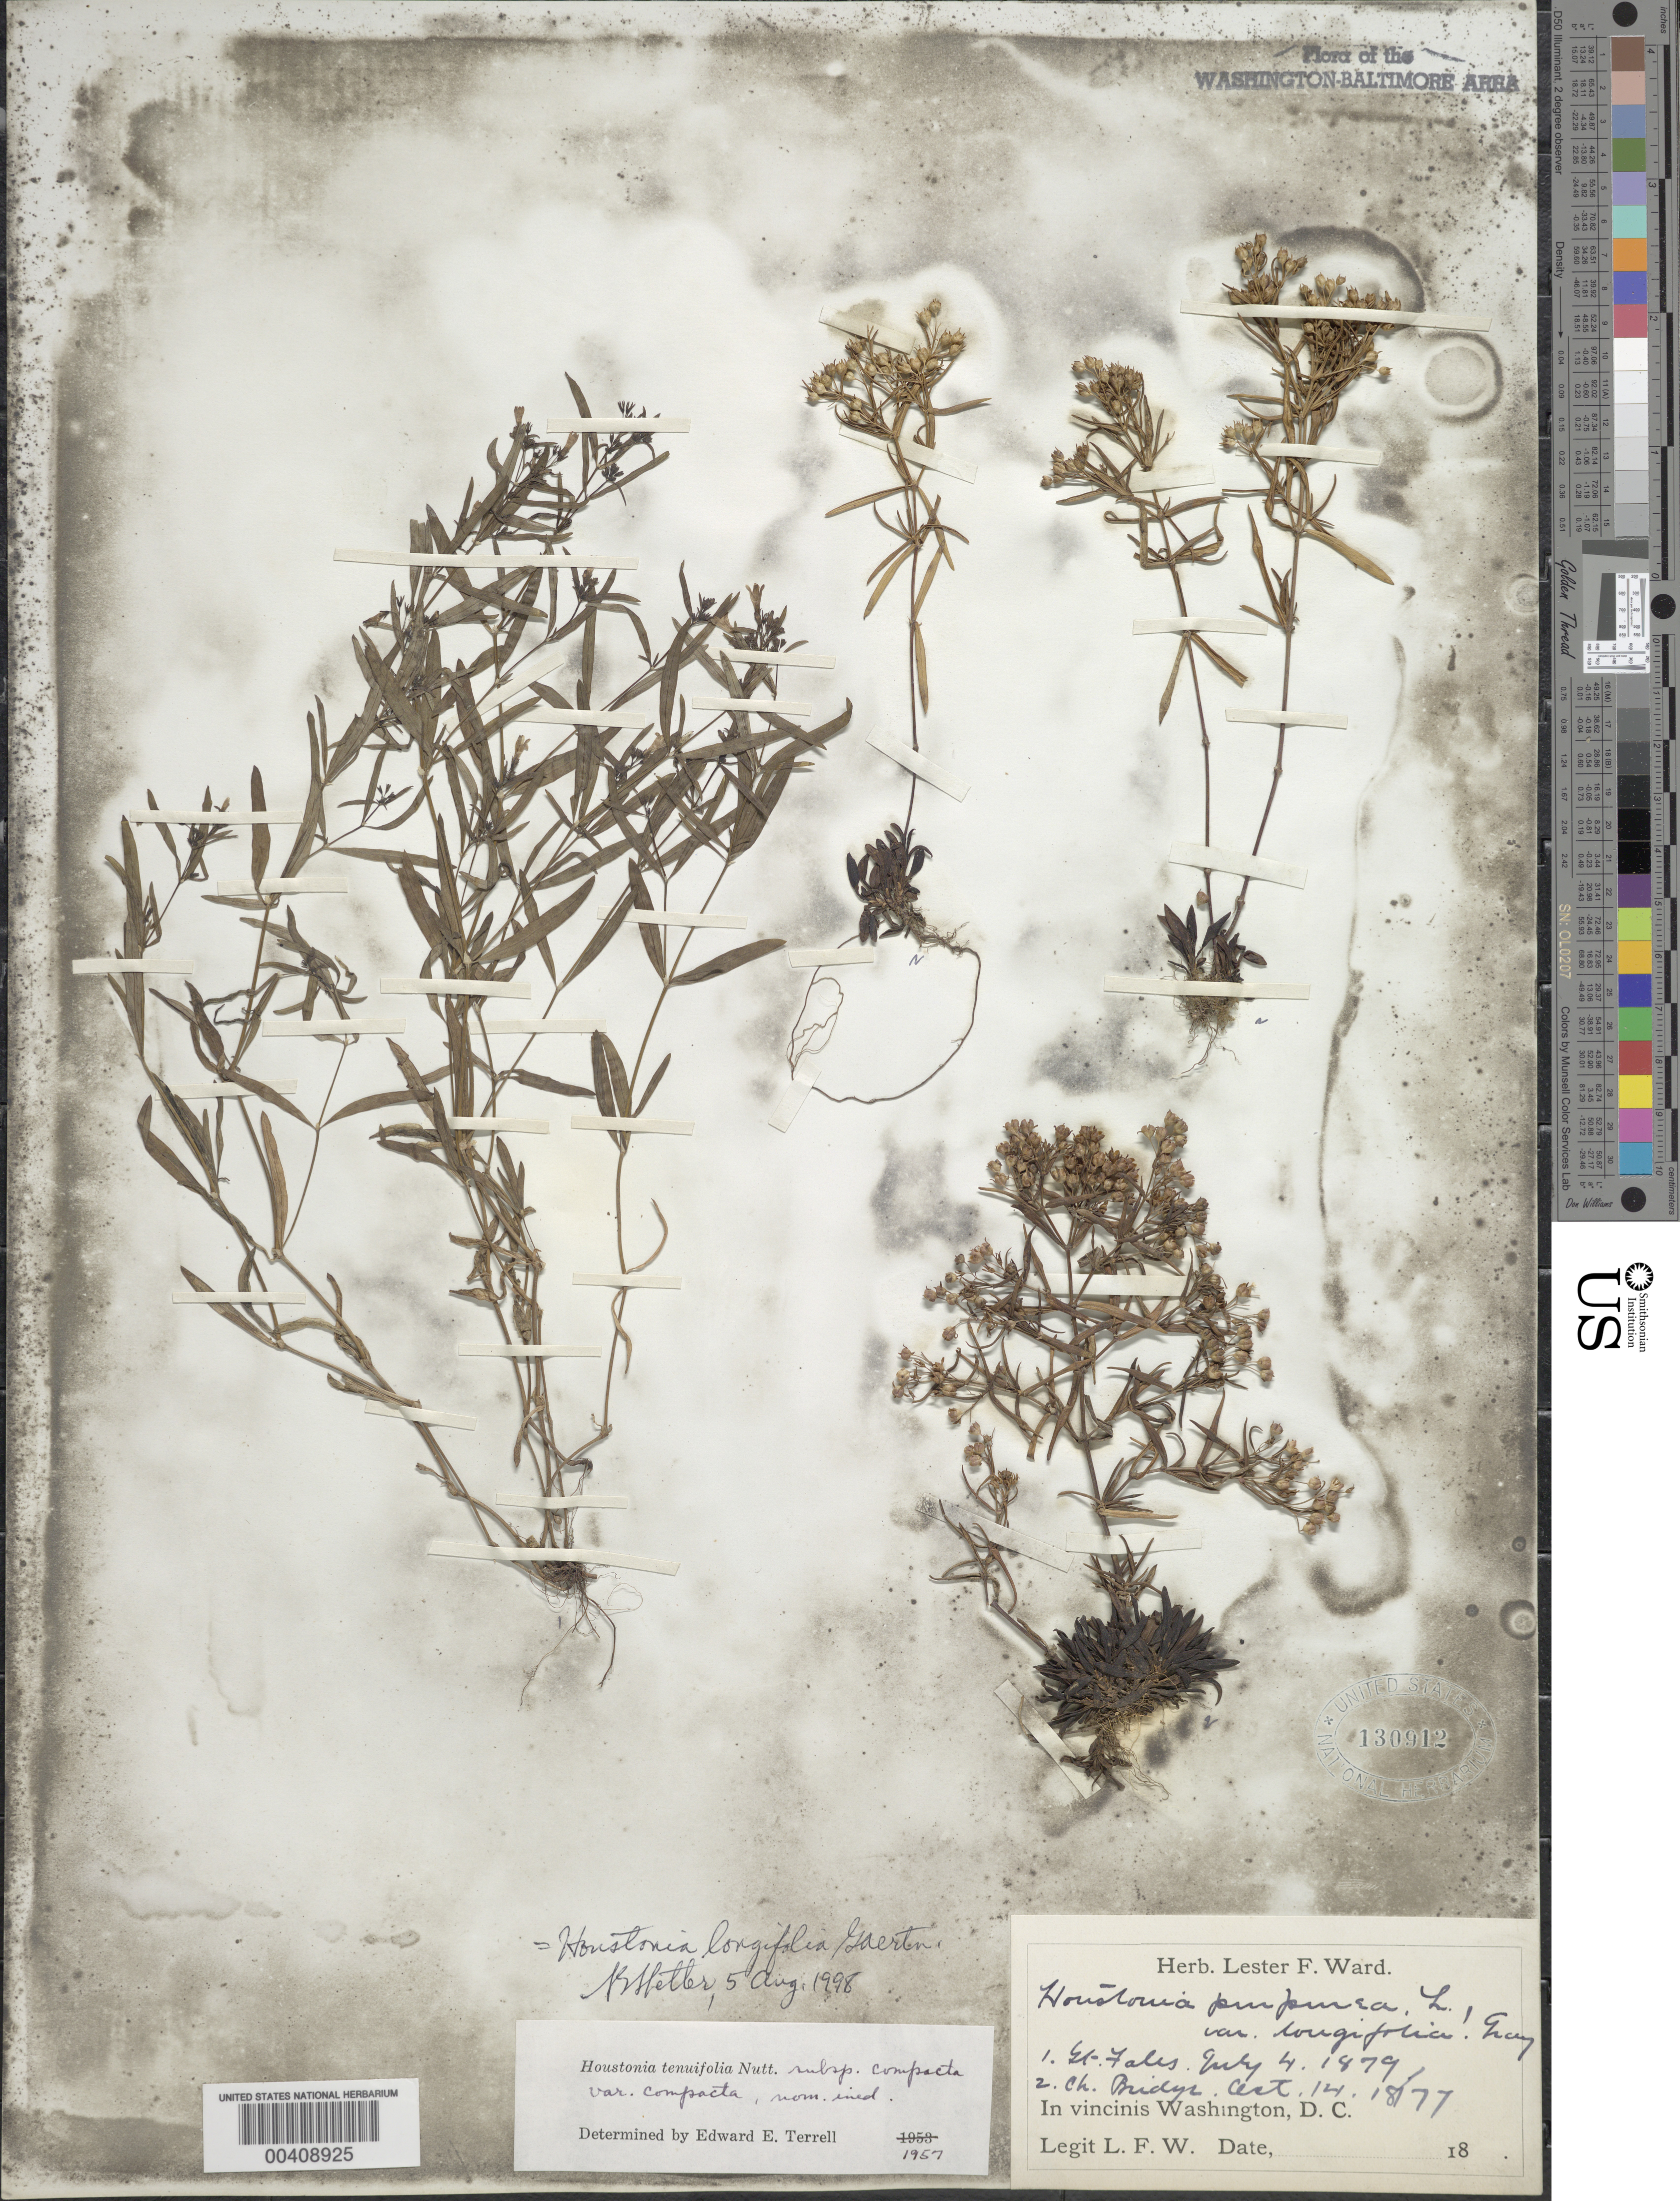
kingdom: Plantae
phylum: Tracheophyta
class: Magnoliopsida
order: Gentianales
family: Rubiaceae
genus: Houstonia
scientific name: Houstonia longifolia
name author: Gaertn.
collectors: L. F. Ward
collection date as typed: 14 Oct 1877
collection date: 1877-10-14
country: United States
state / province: Maryland / Virginia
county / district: Montgomery / Arlington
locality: Great Falls / Chain Bridge C. & O. Canal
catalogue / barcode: US 130912